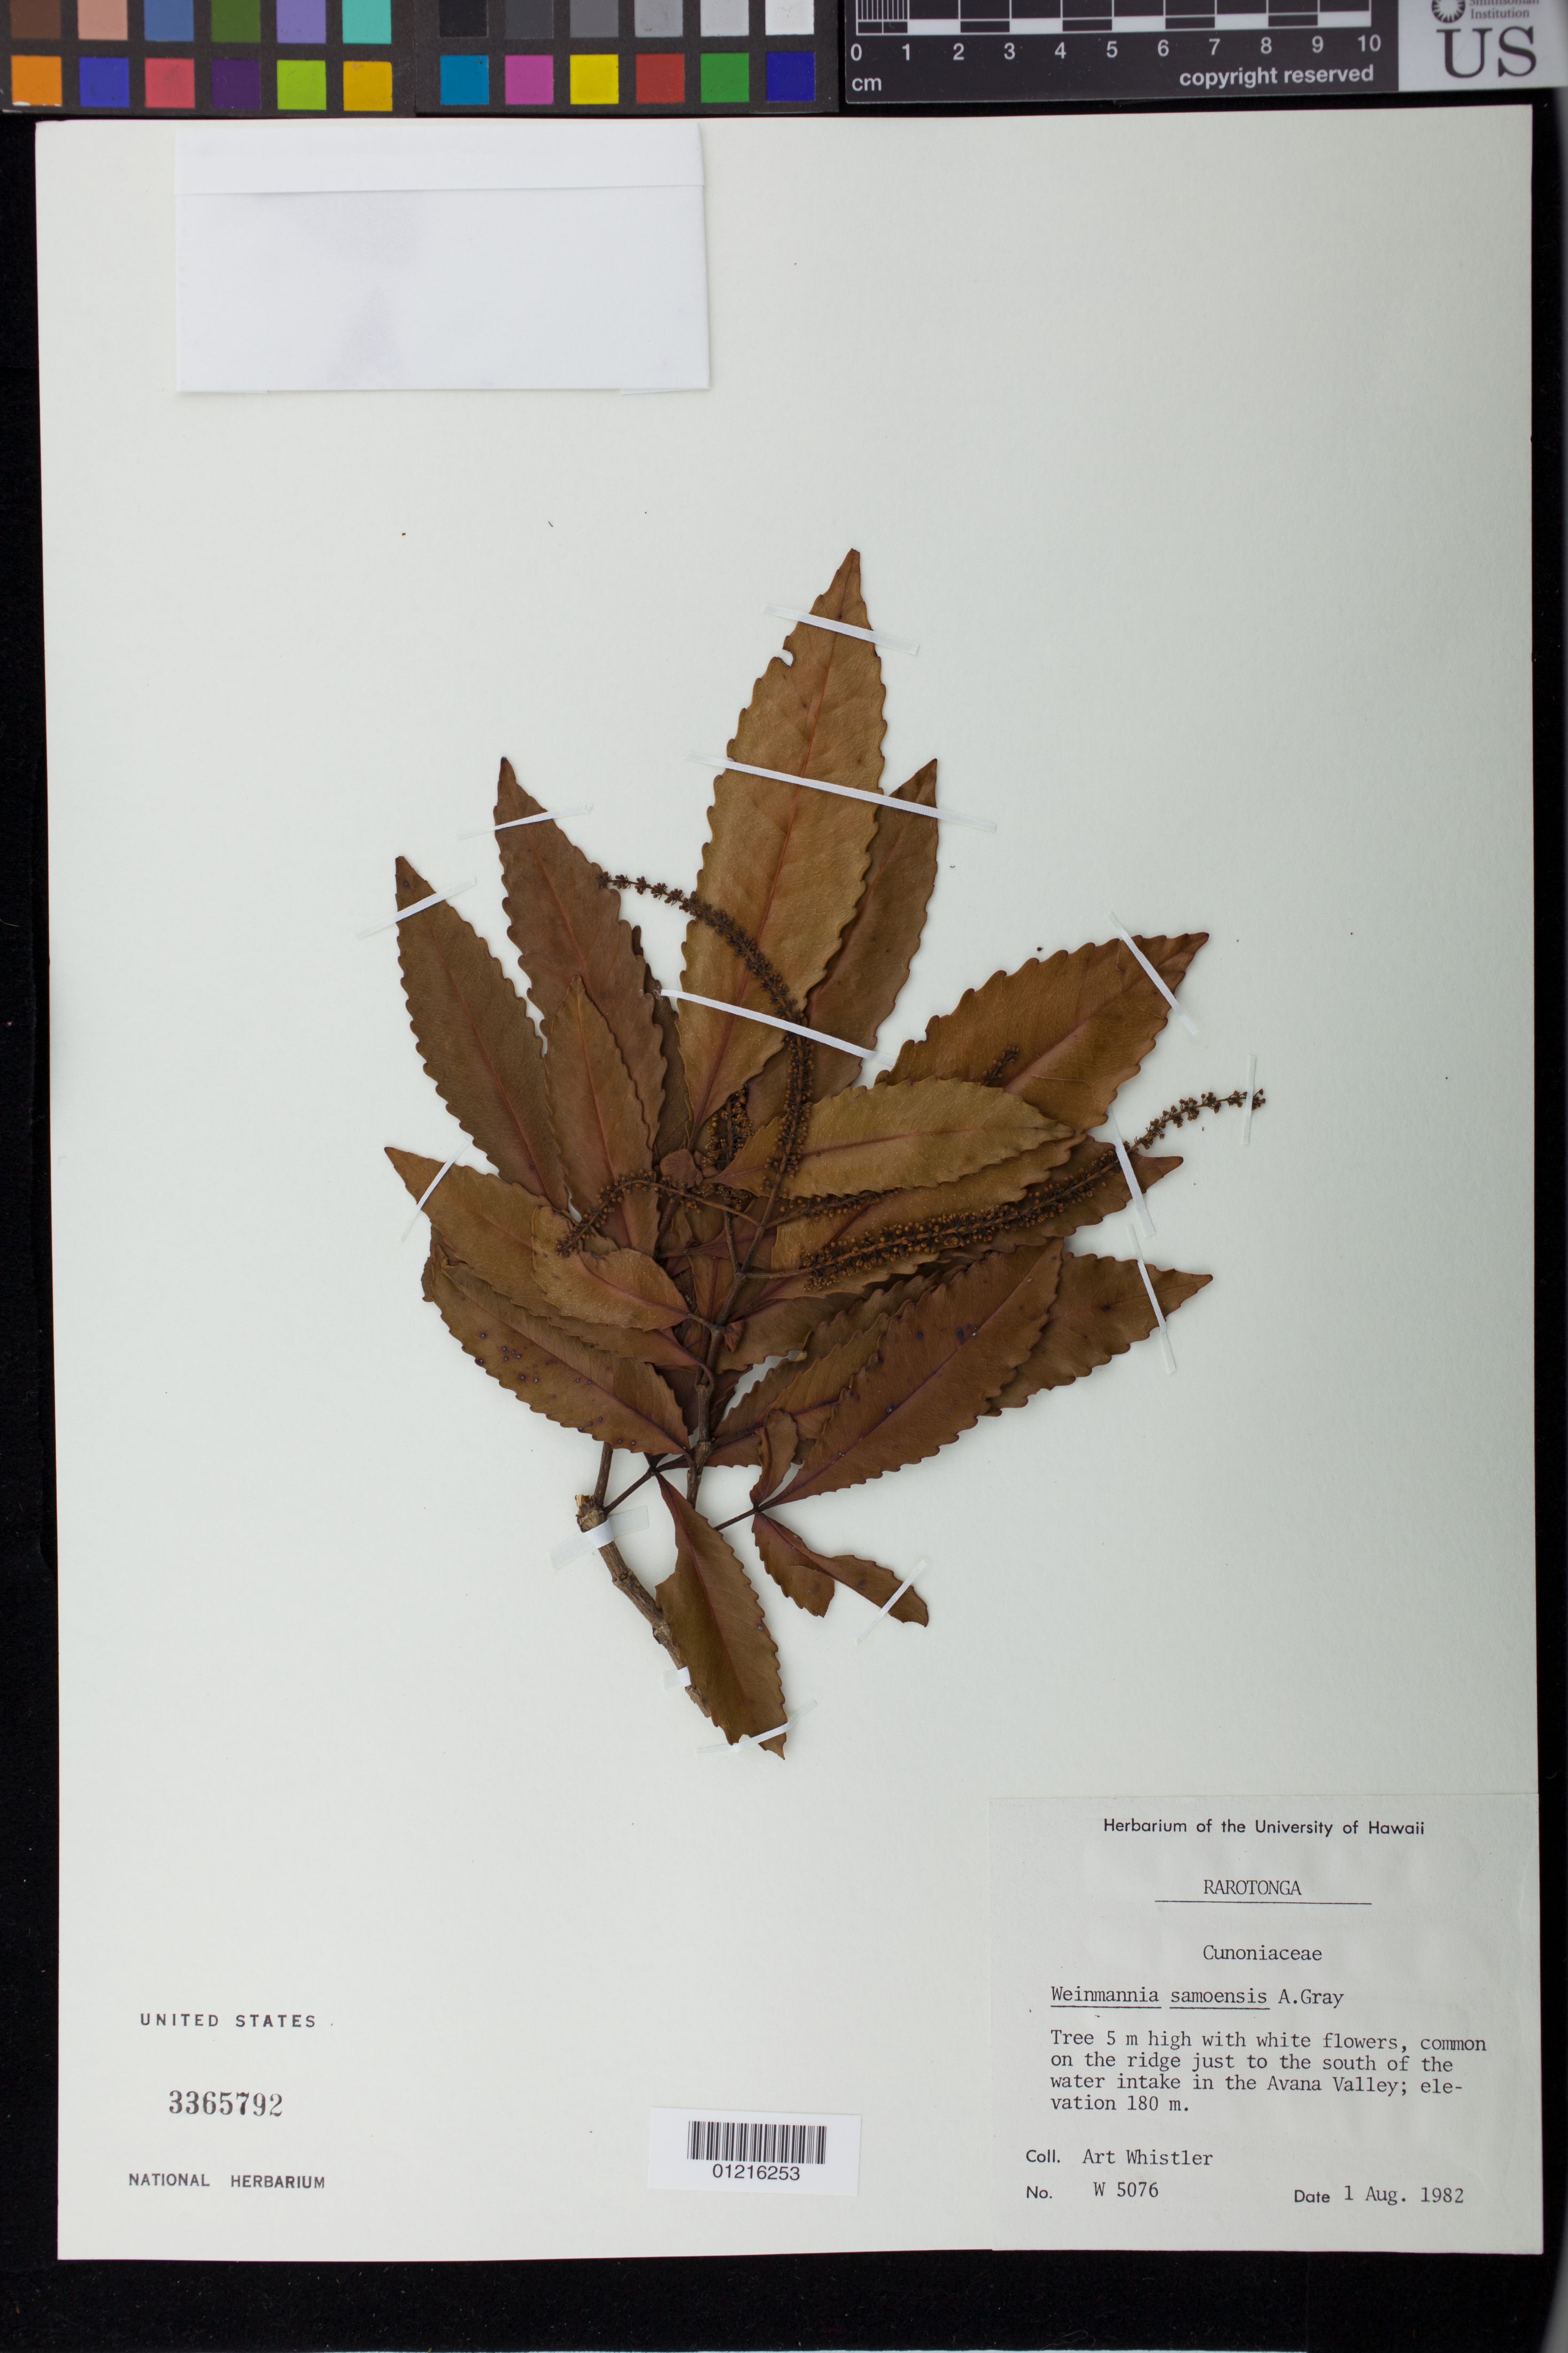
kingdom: Plantae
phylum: Tracheophyta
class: Magnoliopsida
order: Oxalidales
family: Cunoniaceae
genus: Pterophylla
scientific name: Pterophylla samoensis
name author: (A. Gray) Pillon & H.C. Hopkins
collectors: A. Whistler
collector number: W 5076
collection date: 1982-08-01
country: Cook Islands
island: Rarotonga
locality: On the ridge just to the south of the water intake in the Avana Valley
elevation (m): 180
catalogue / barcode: US 3365792